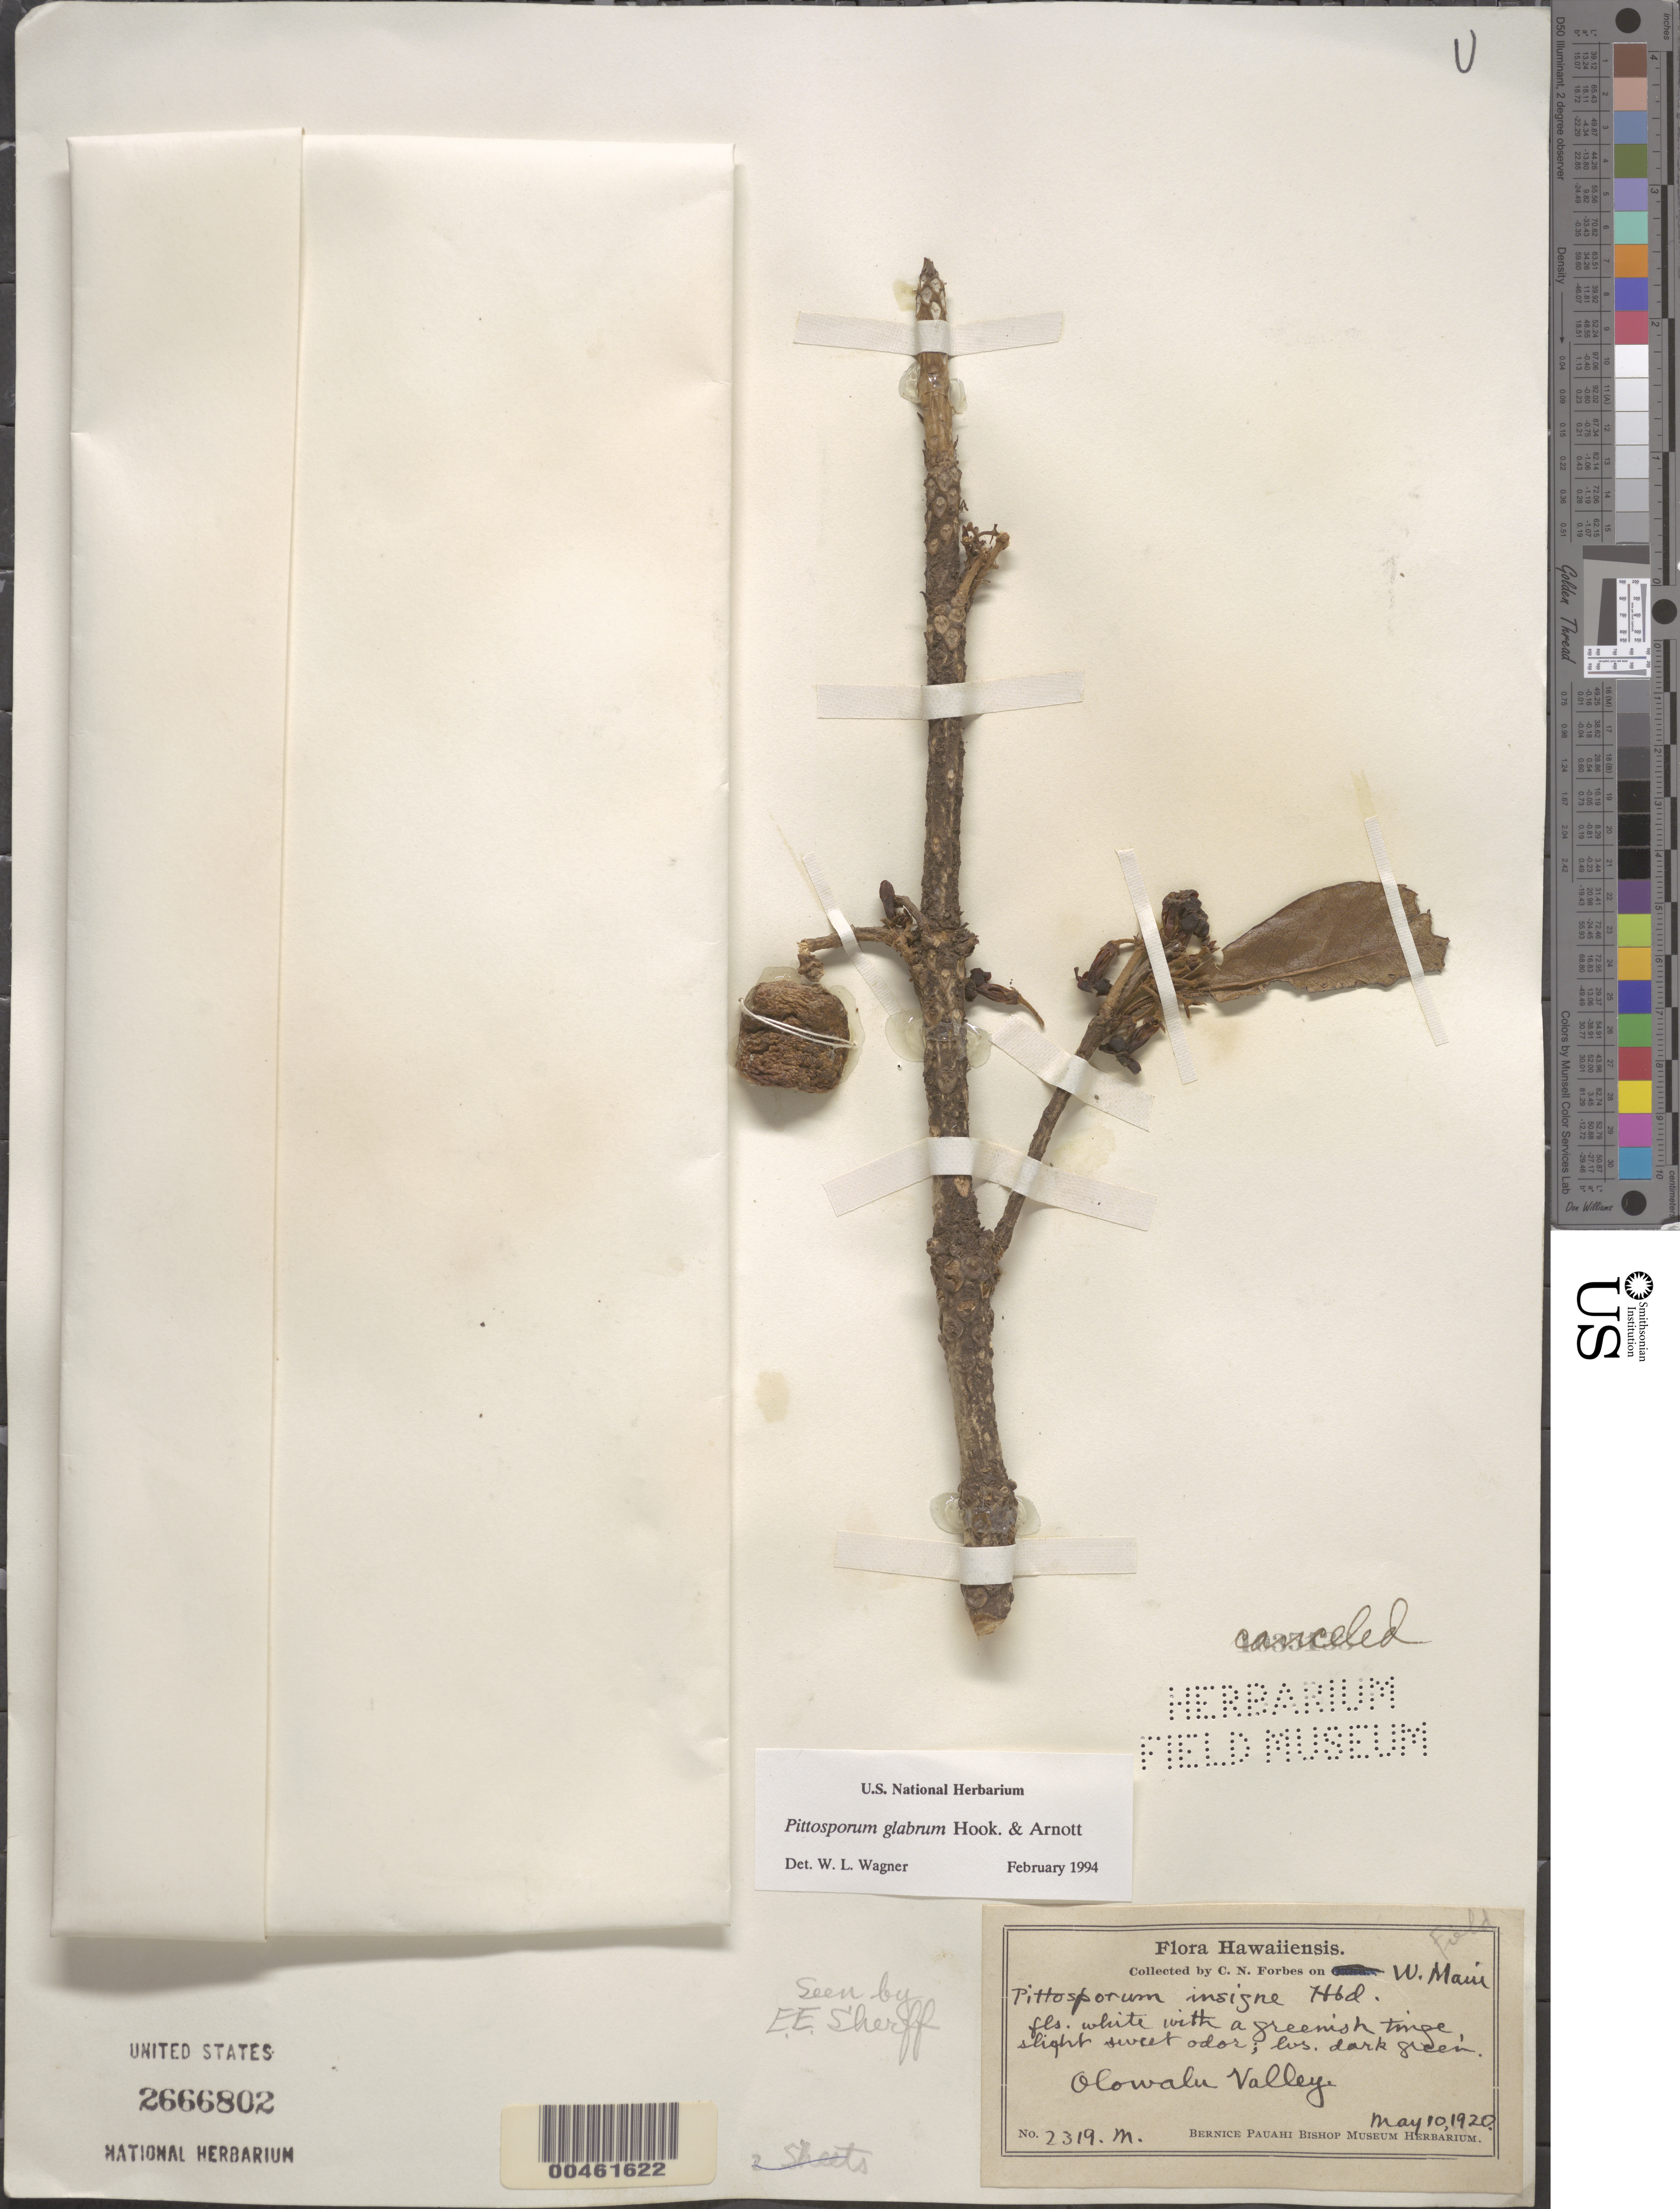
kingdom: Plantae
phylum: Tracheophyta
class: Magnoliopsida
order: Apiales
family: Pittosporaceae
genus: Pittosporum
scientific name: Pittosporum glabrum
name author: Hook. & Arn.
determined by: Wagner, W. L., (BOT), Smithsonian Institution - National Museum of Natural History (UNITED STATES)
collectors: C. N. Forbes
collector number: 2319.M.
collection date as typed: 10 May 1920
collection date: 1920-05-10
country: United States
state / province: Hawaii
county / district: Maui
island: Maui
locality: Olowalu Valley, W Maui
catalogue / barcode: US 2666802